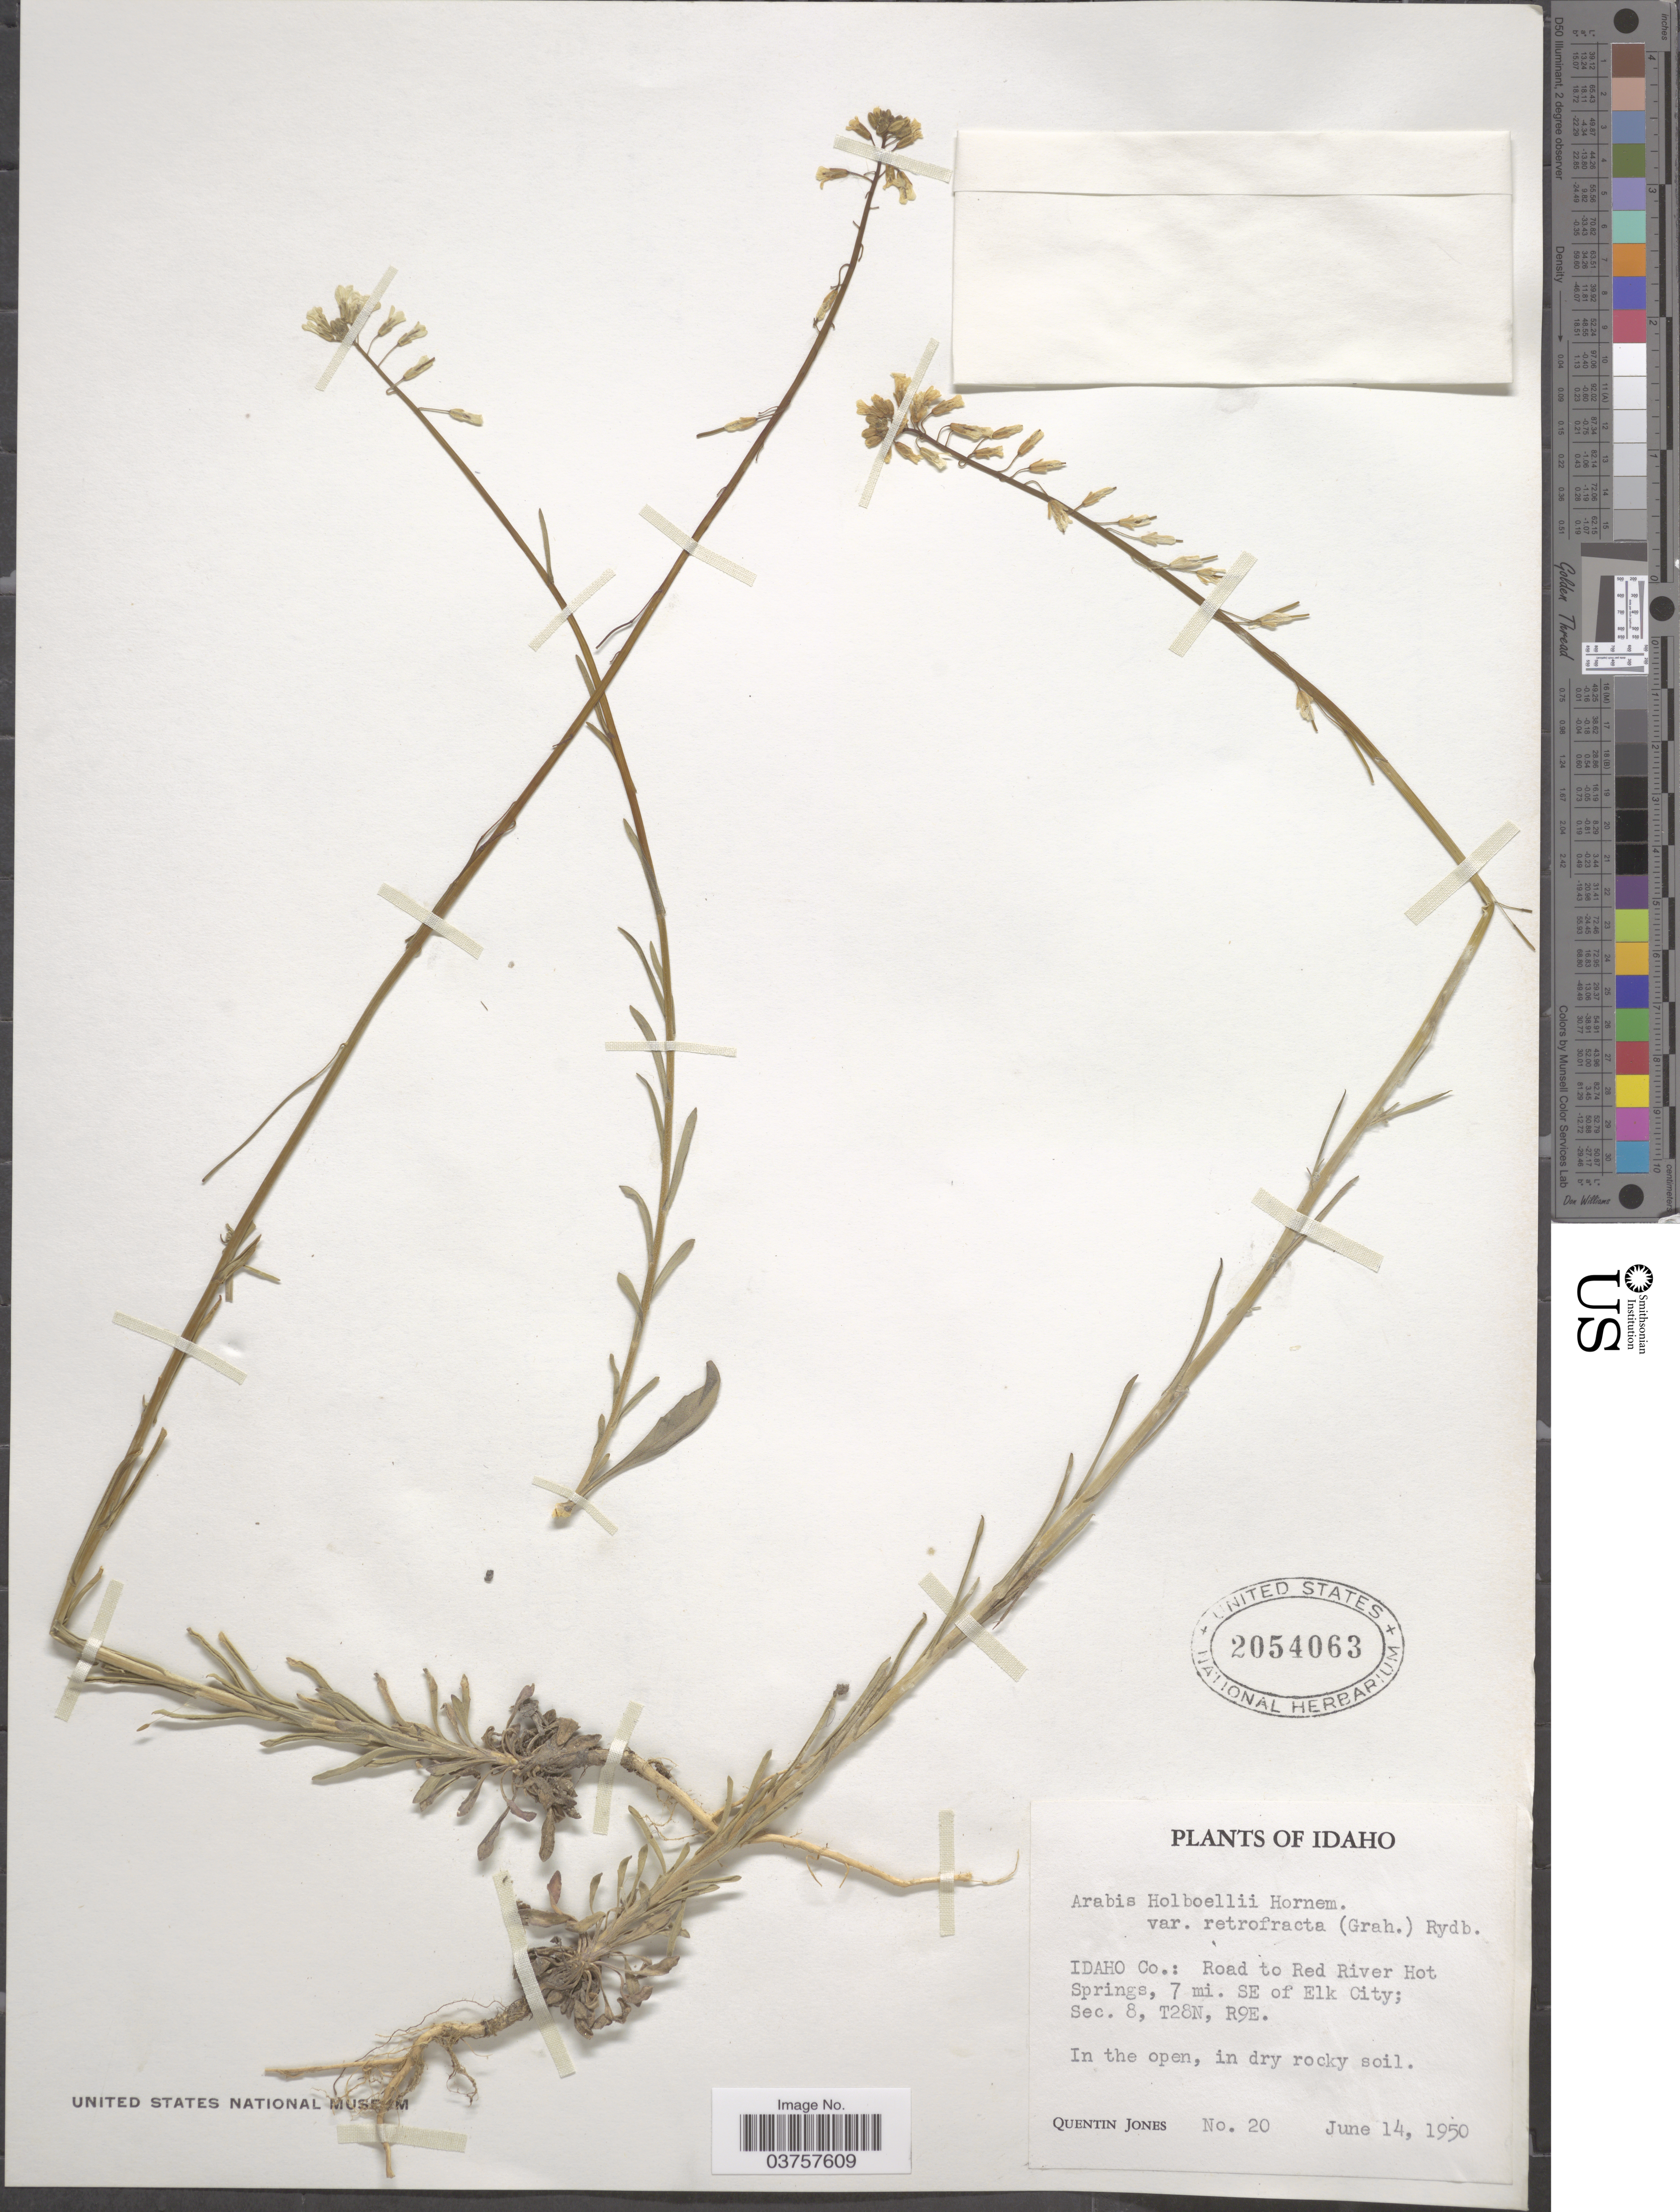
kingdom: Plantae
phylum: Tracheophyta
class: Magnoliopsida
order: Brassicales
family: Brassicaceae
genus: Arabis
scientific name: Arabis holboellii var. retrofracta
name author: Rydb.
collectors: Q. Jones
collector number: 20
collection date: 1950-06-14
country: United States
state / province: Idaho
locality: Idaho Co.: Road to Red River Hot Springs, 7 mi. SE of Elk city; Sec. 8, T28N, R9E.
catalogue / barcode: US 2054063